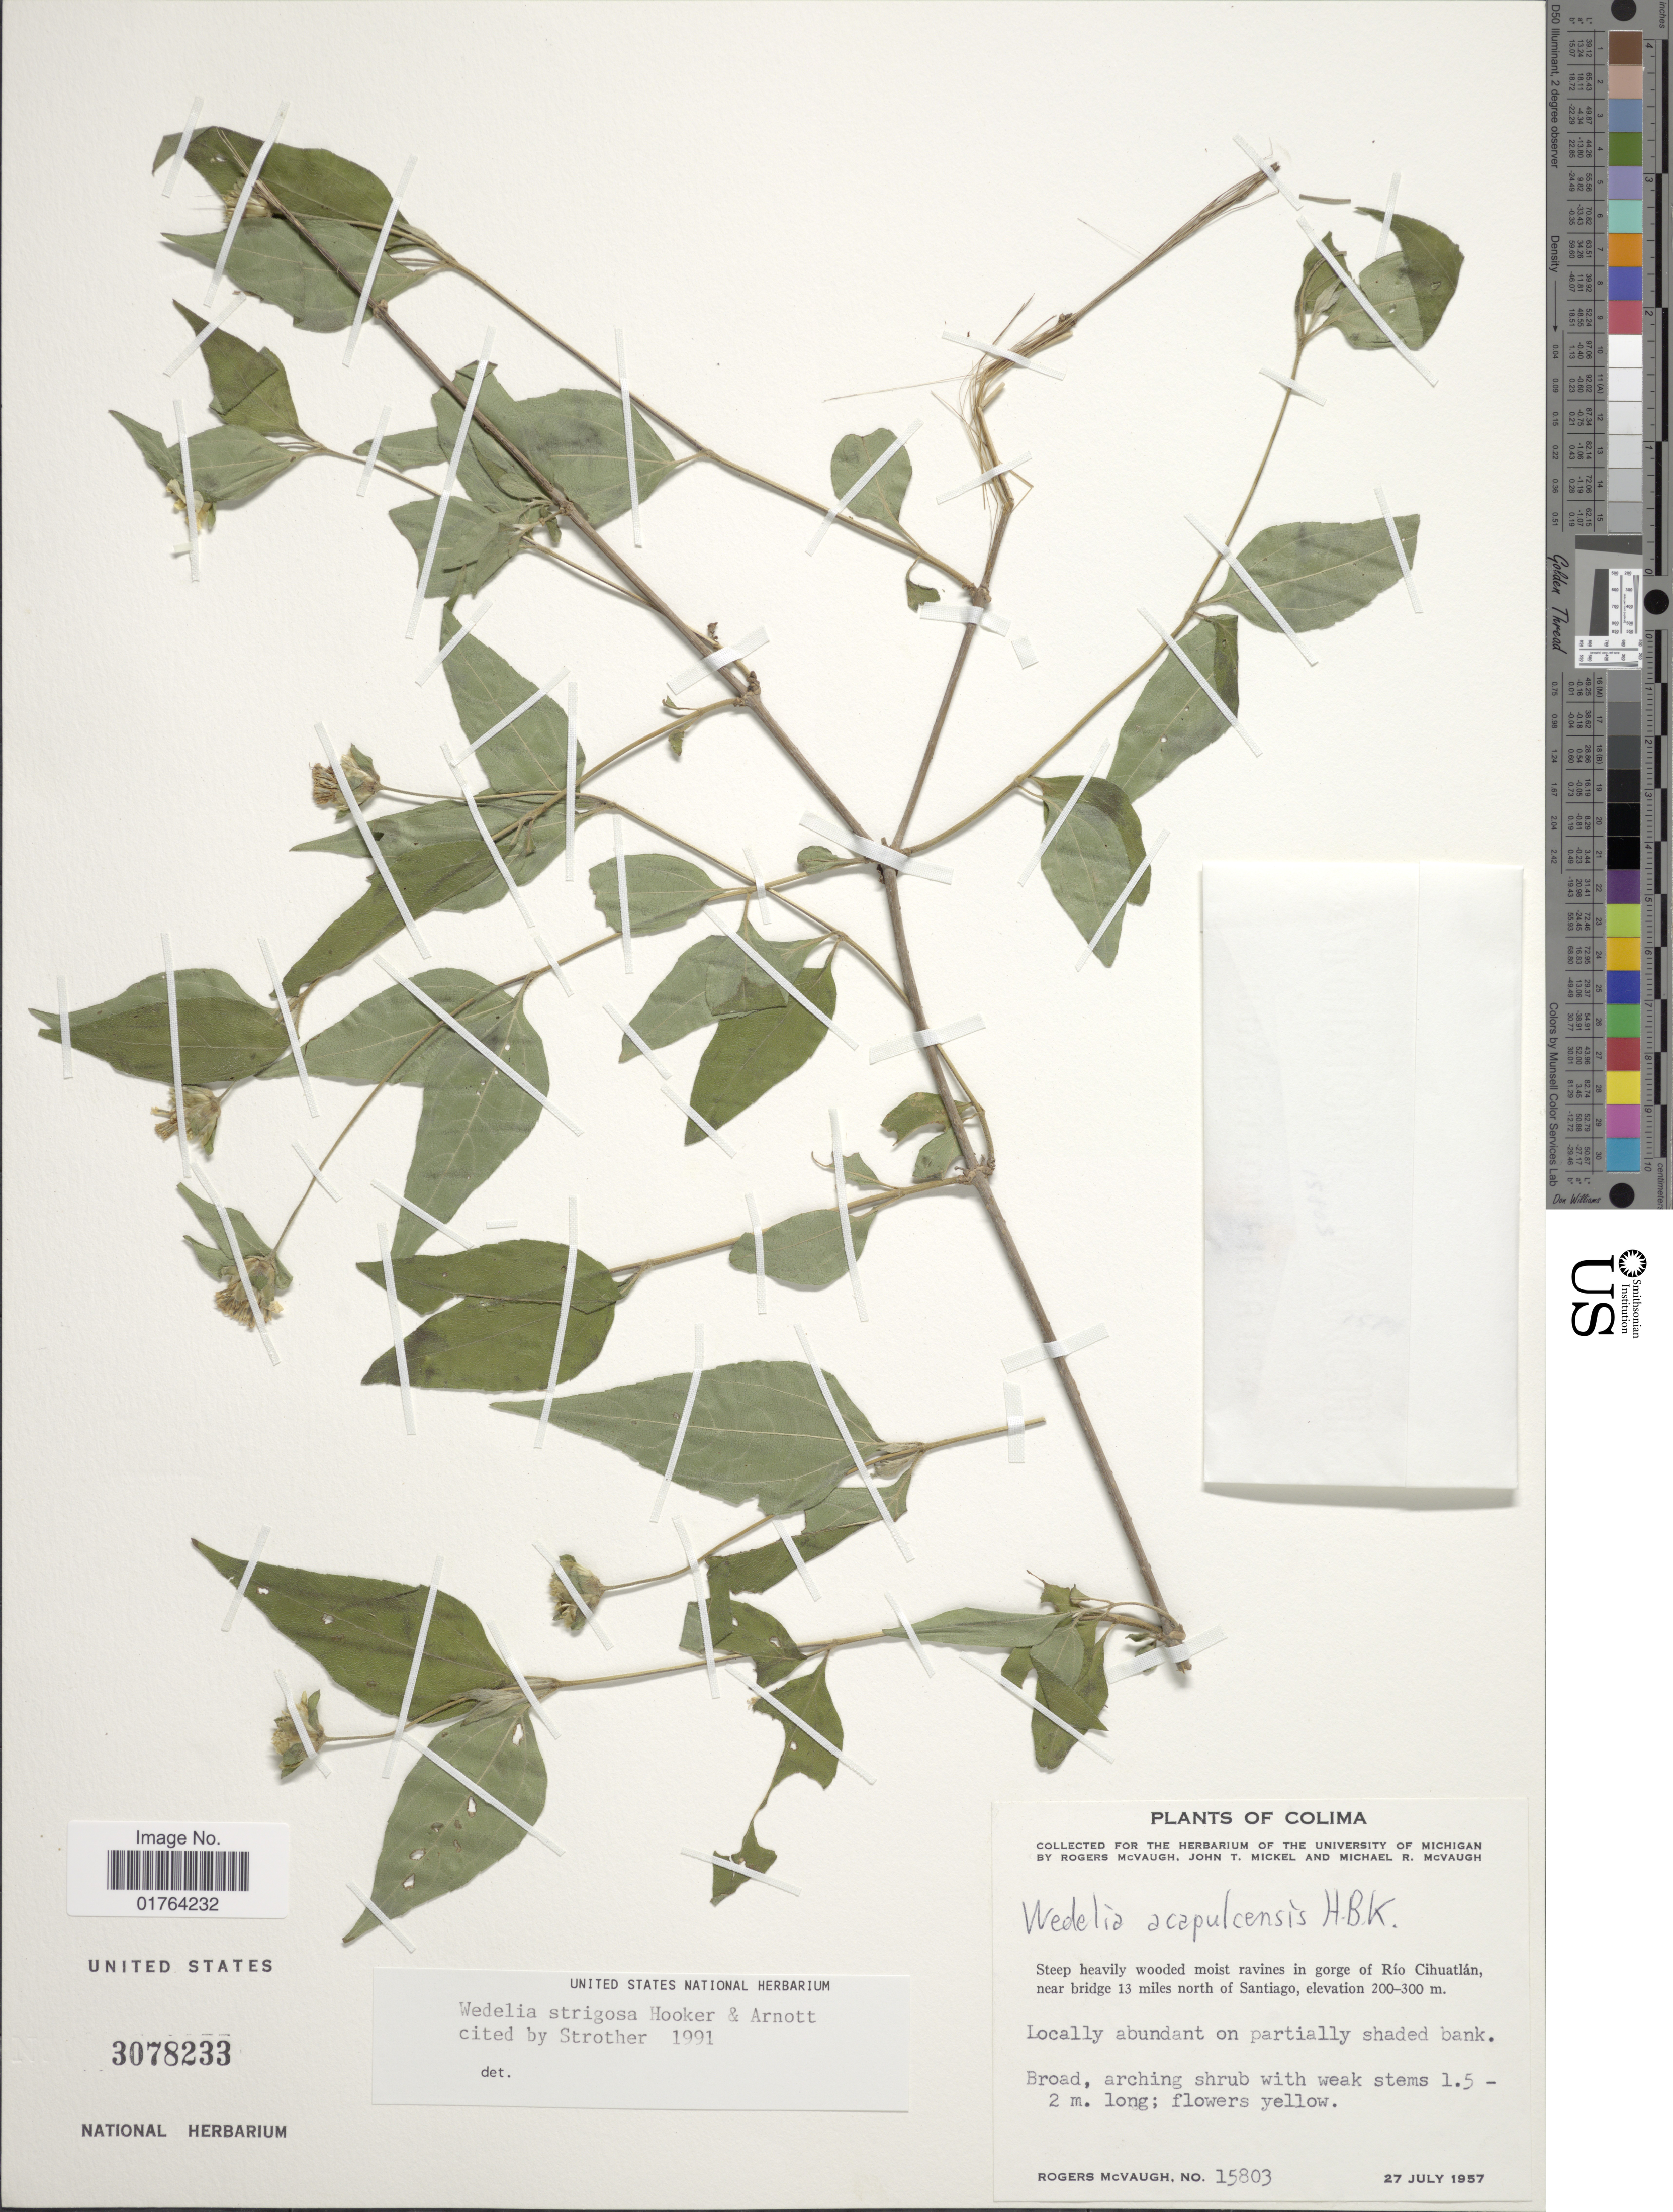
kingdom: Plantae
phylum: Tracheophyta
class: Magnoliopsida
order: Asterales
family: Asteraceae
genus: Wedelia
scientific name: Wedelia strigosa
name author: Hook. & Arn.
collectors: R. McVaugh, J. T. Mickel & M. R. McVaugh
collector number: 15803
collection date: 1957-07-27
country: Mexico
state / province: Colima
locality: Steep heavily wooded moist ravines in gorge of Rio Cihuatlan, near bridge 13 miles north of Santiago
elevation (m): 200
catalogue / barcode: US 3078233